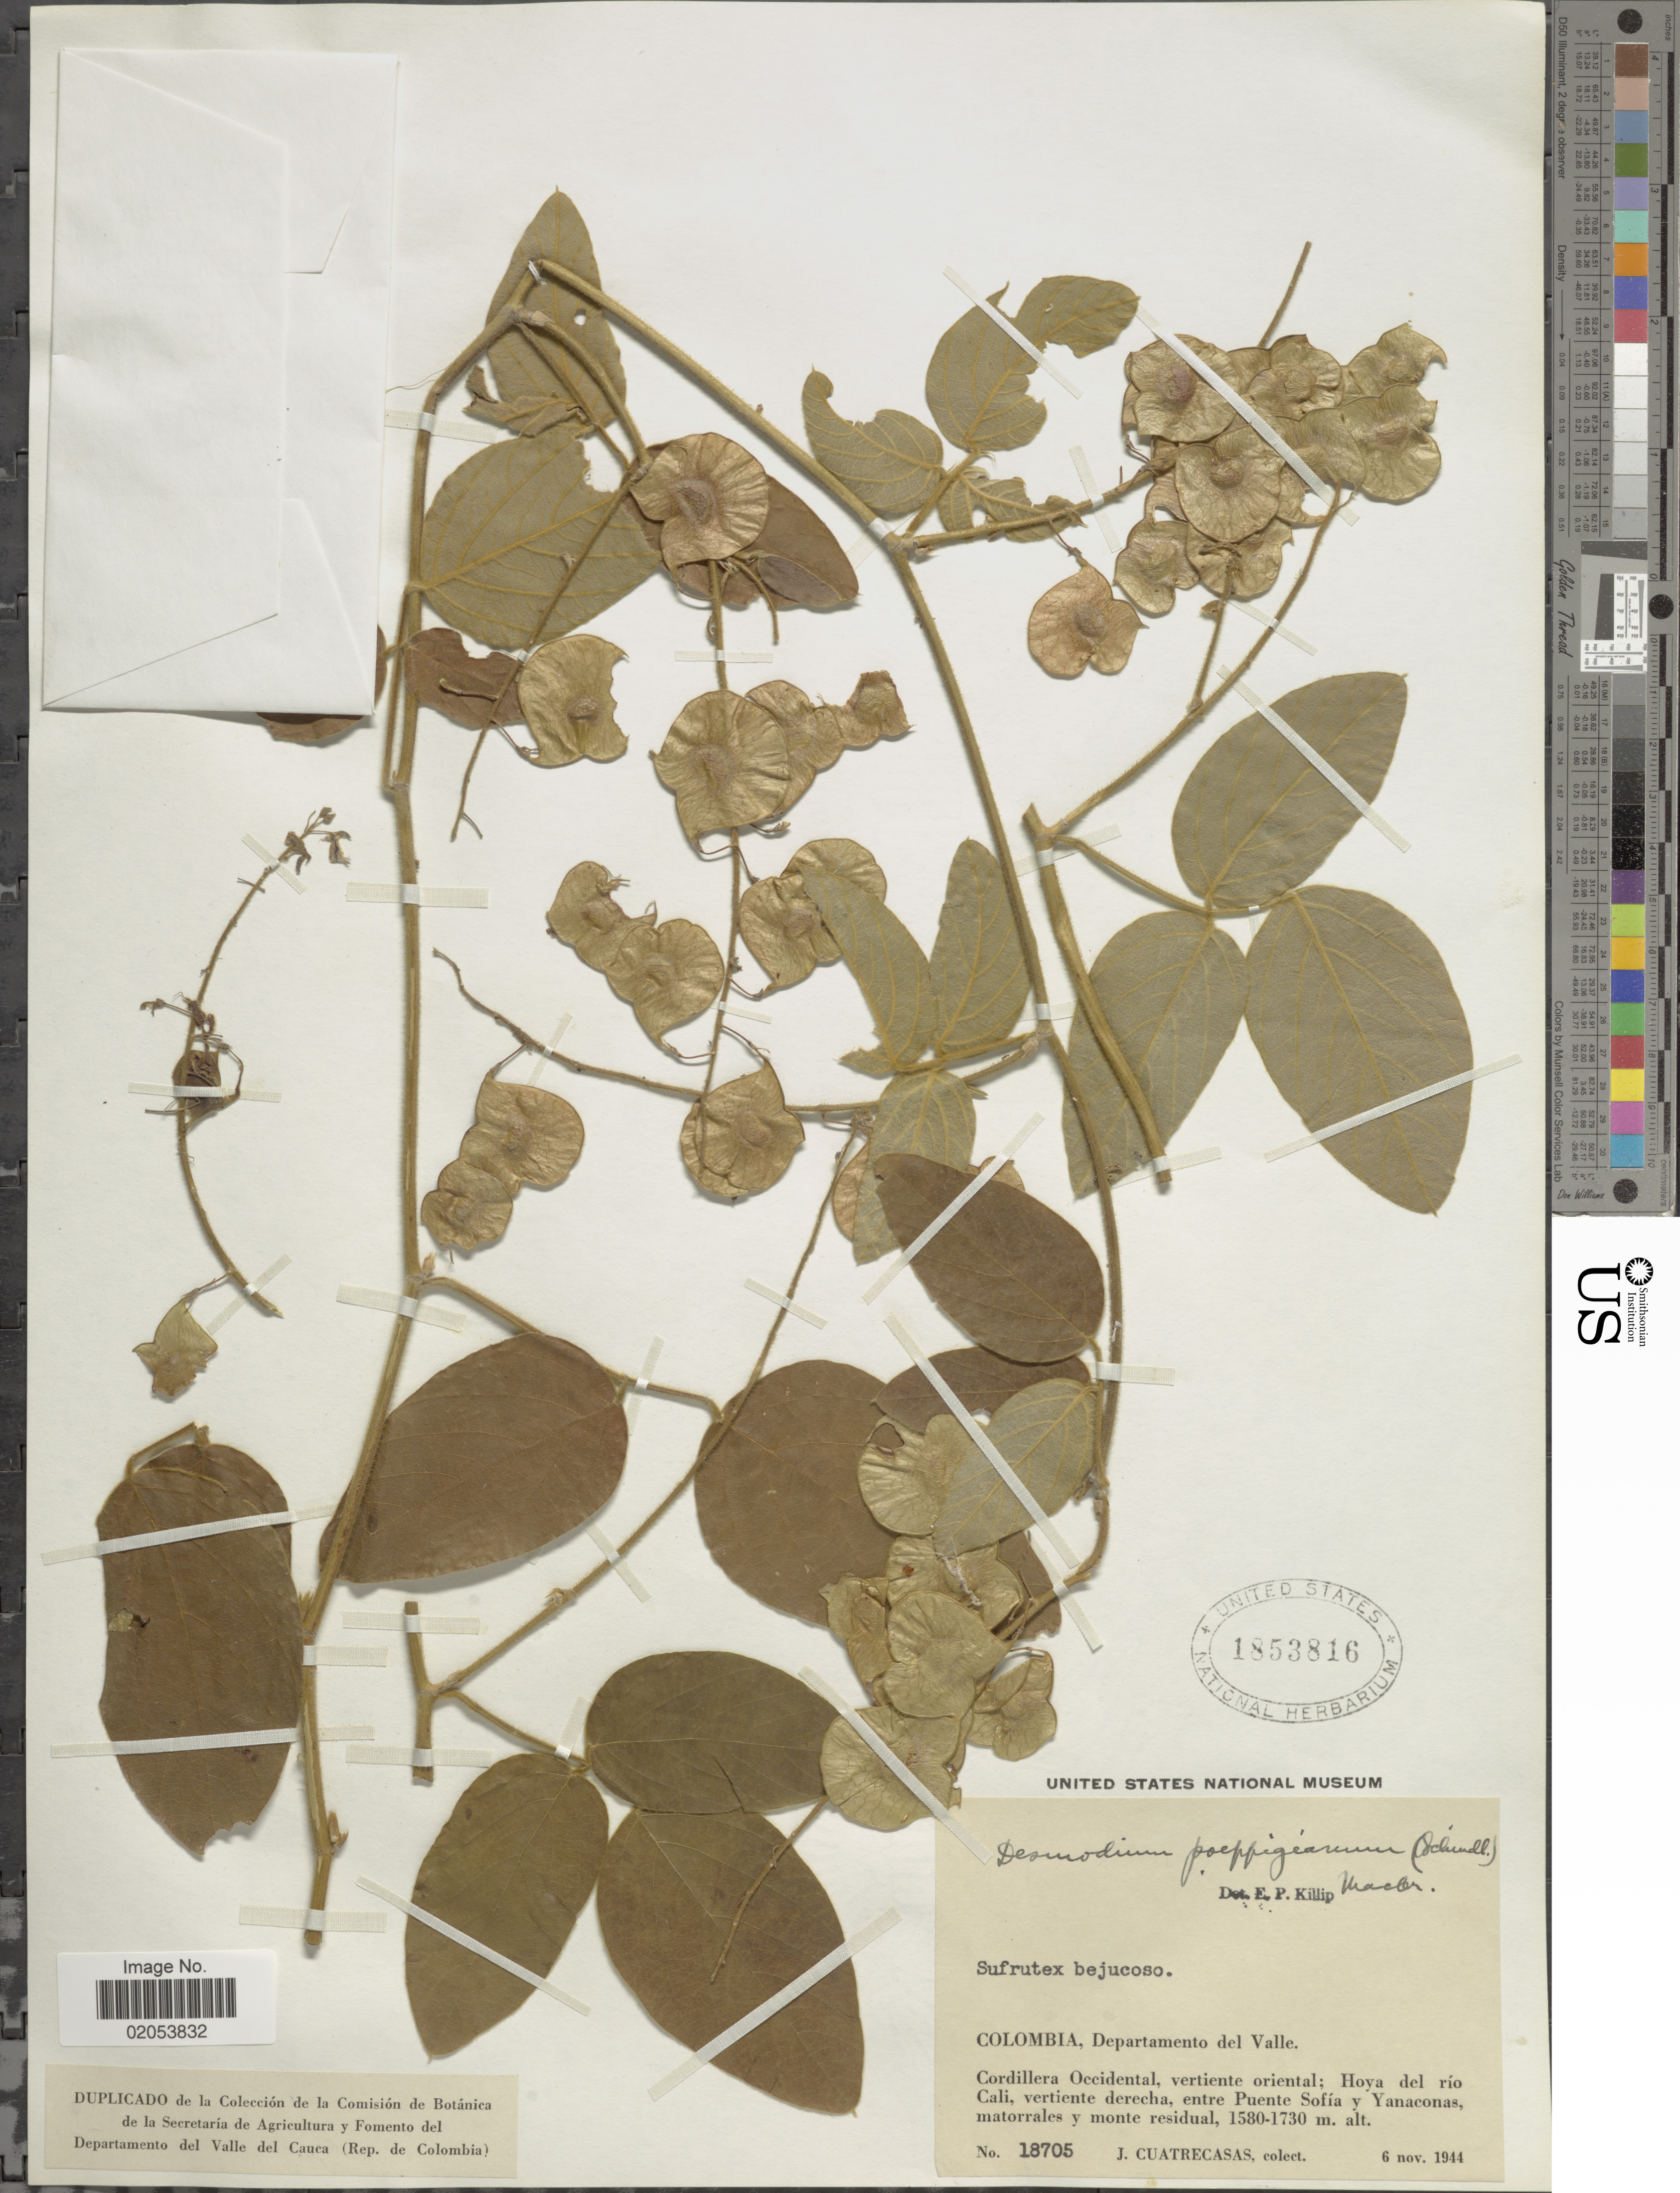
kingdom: Plantae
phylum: Tracheophyta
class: Magnoliopsida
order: Fabales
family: Fabaceae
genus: Desmodium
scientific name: Desmodium poeppigianum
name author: (Schindl.) J.F. Macbr.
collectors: J. Cuatrecasas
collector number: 18705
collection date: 1944-11-06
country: Colombia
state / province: Valle del Cauca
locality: Departemento del Valle. Cordillera Occidental, vertiente oriental; Hoya del rio Cali, vertiente derecha, entre Puente Sofia y Yanaconas, matorrales y monte residual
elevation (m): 1580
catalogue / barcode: US 1853816